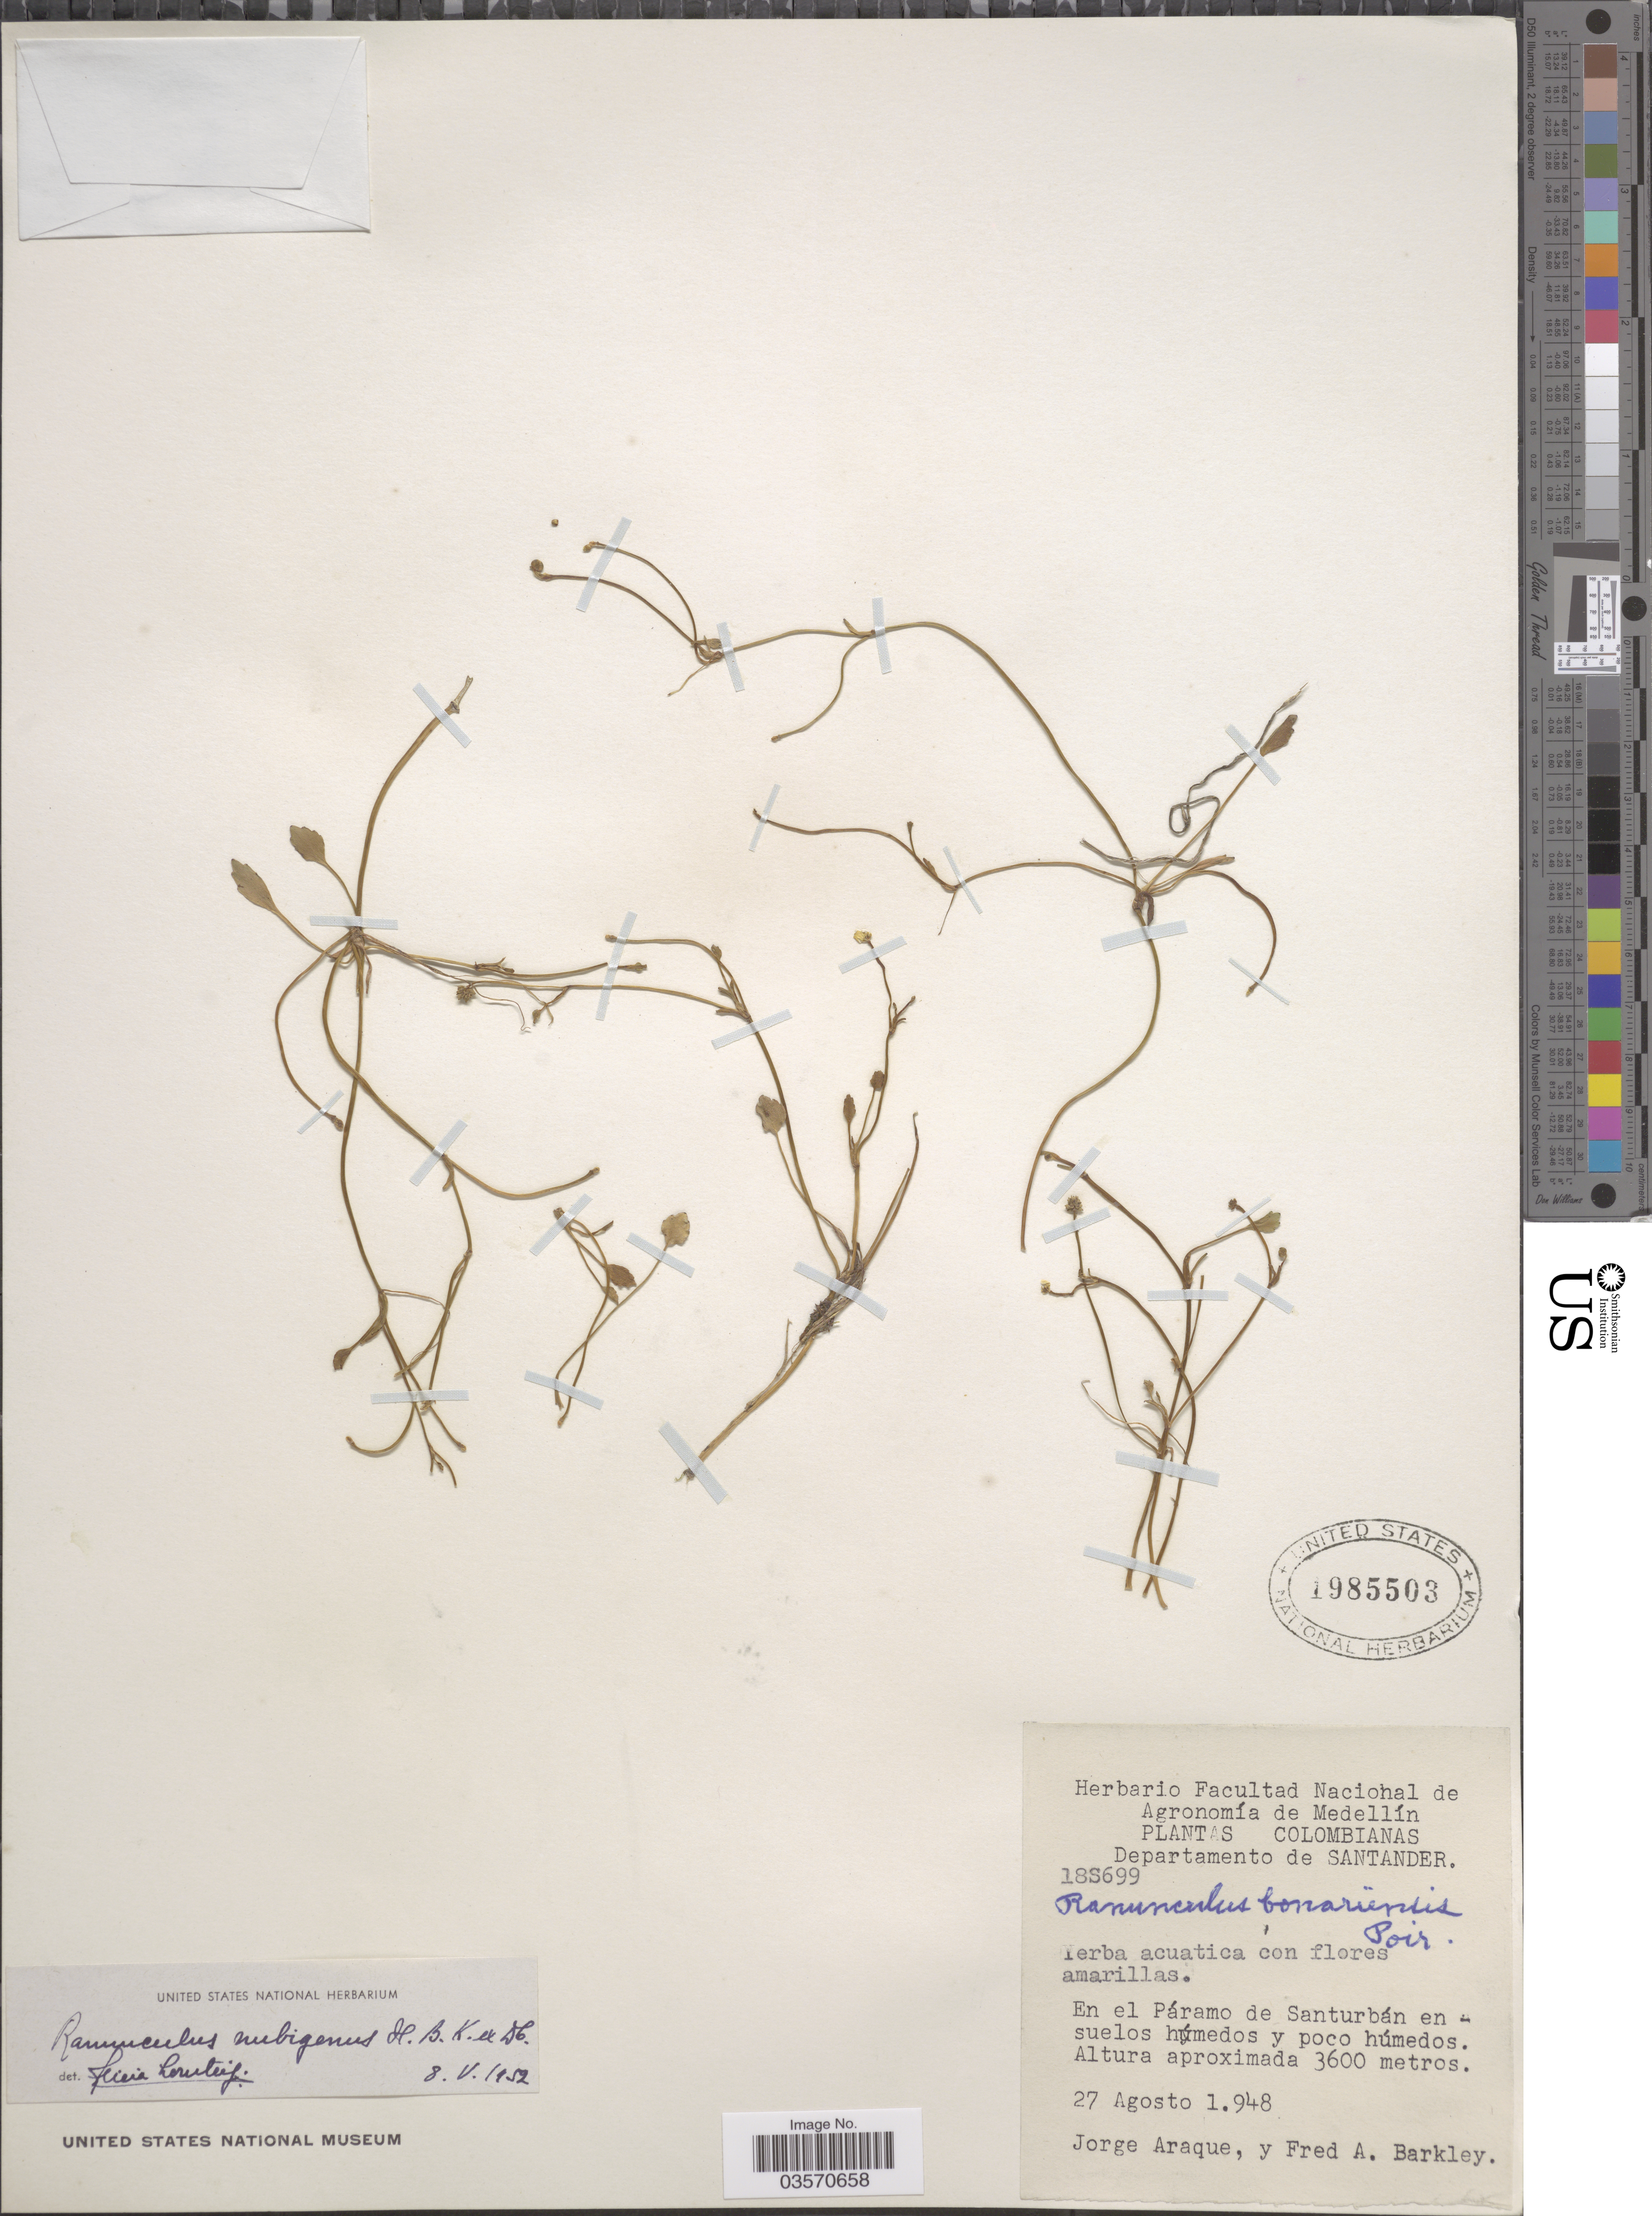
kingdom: Plantae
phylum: Tracheophyta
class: Magnoliopsida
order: Ranunculales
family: Ranunculaceae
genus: Ranunculus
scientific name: Ranunculus nubigenus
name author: Humb. et al. ex DC.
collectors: J. Araque & F. A. Barkley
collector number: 18S699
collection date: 1948-08-27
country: Colombia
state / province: Santander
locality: Departamento de Santander. En el Páramo de Santurbán en - suelos húmedos y poco húmedos.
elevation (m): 3600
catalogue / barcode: US 1985503